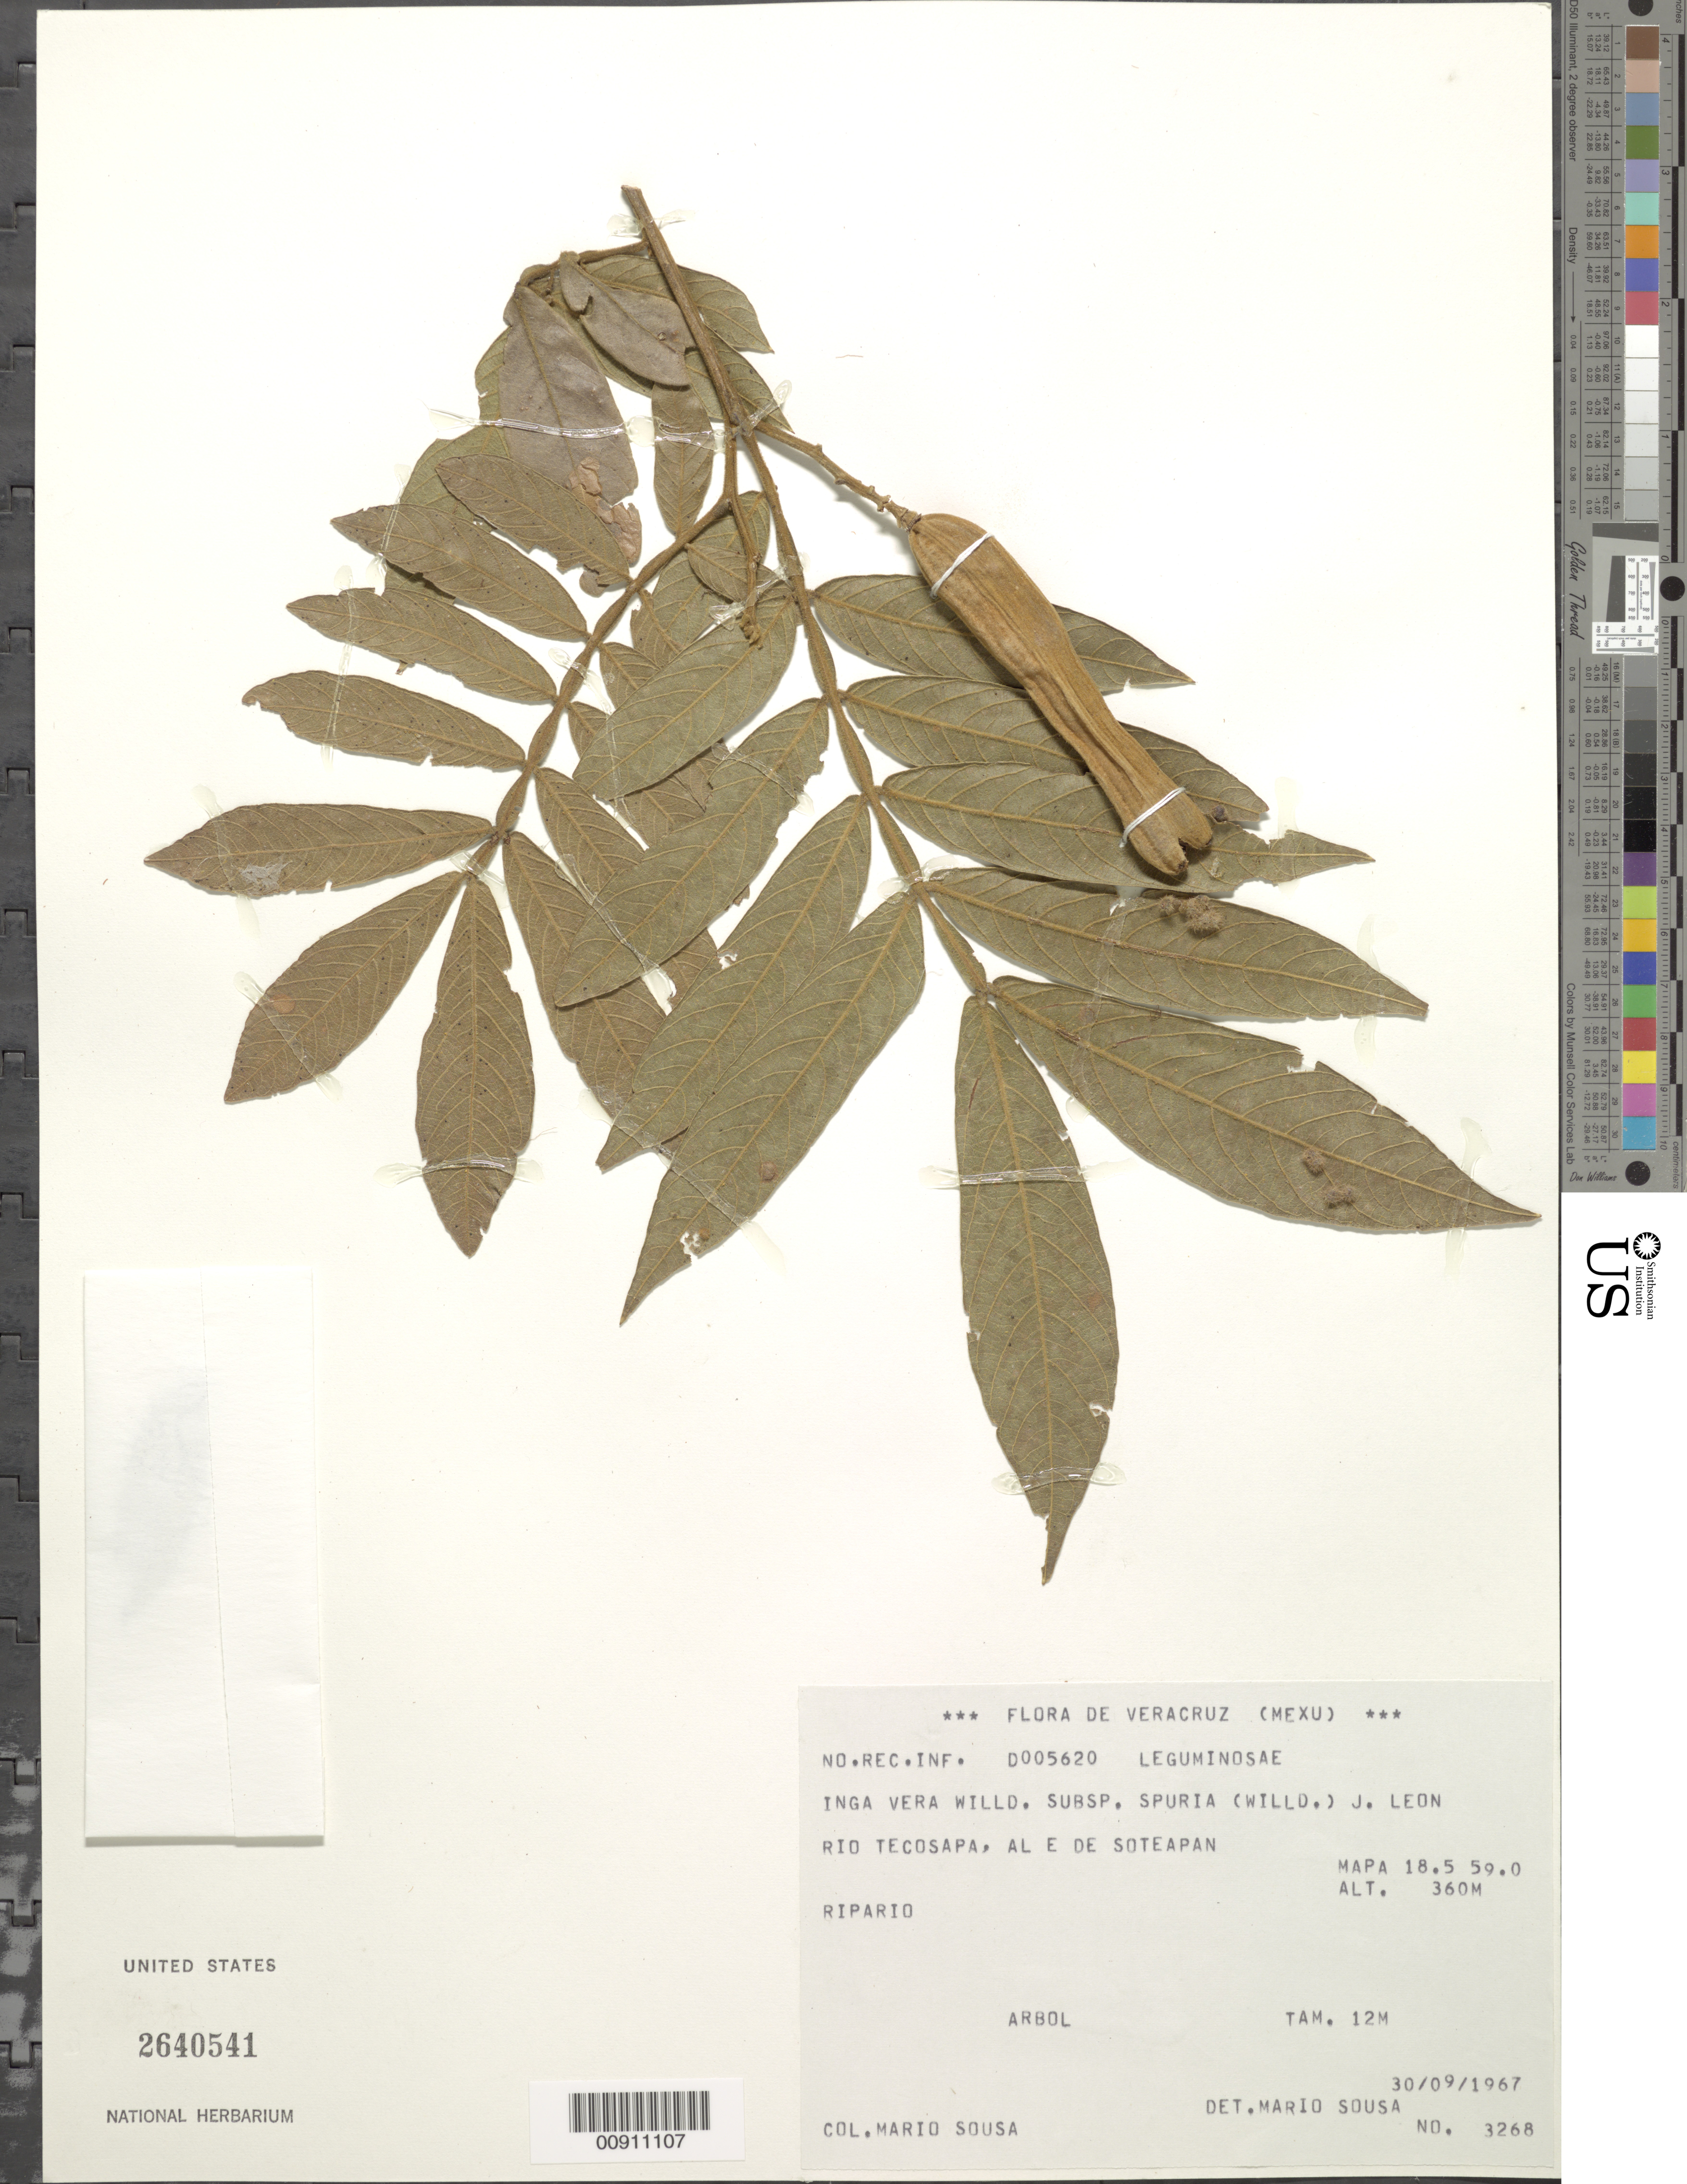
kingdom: Plantae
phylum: Tracheophyta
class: Magnoliopsida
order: Fabales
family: Fabaceae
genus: Inga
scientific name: Inga vera subsp. vera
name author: Willd.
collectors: M. Sousa S.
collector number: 3268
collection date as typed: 30 Sep 1967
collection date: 1967-09-30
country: Mexico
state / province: Veracruz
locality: Río Tecosapa, al E de Soteapan, Veracruz. Mapa 18.5 59.0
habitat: Ripario.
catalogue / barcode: US 2640541